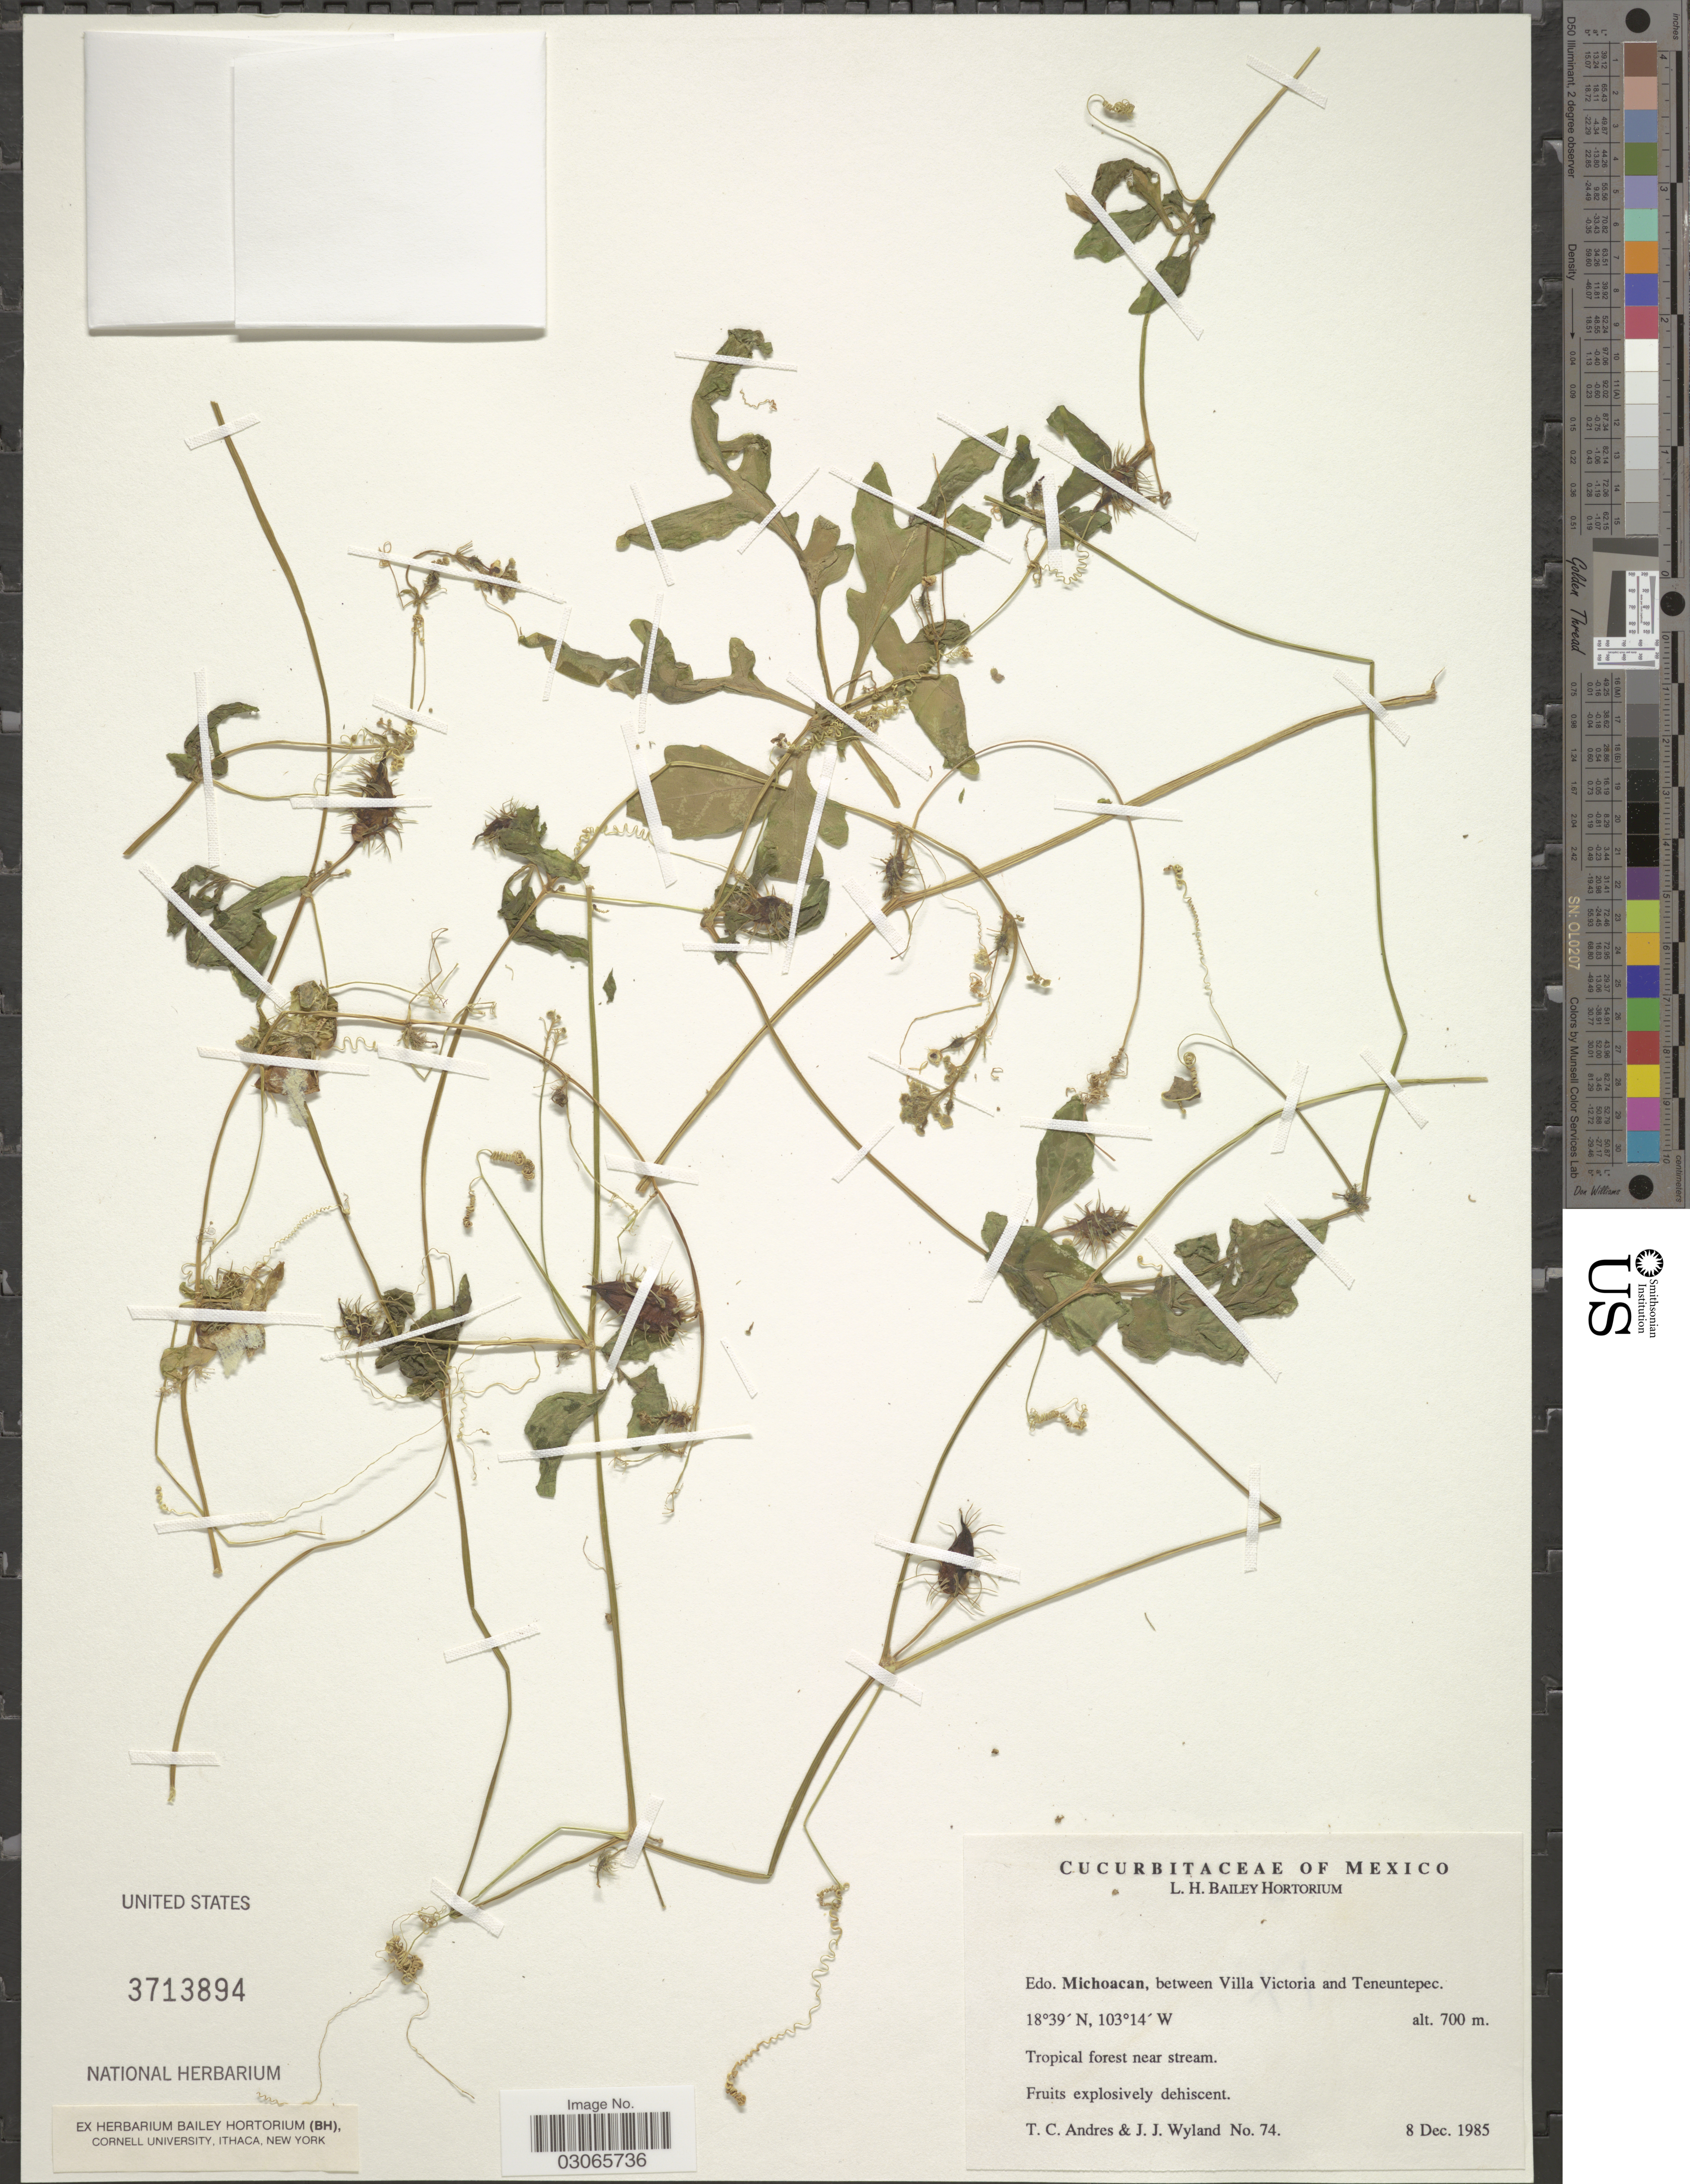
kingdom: Plantae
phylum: Tracheophyta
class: Magnoliopsida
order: Cucurbitales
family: Cucurbitaceae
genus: Cyclanthera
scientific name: Cyclanthera sp.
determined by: Nee, M.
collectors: T. C. Andres & J. J. Wyland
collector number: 74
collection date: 1985-12-08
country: Mexico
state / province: Michoacán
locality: Between Villa Victoria and Teneuntepec.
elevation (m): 700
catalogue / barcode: US 3713894